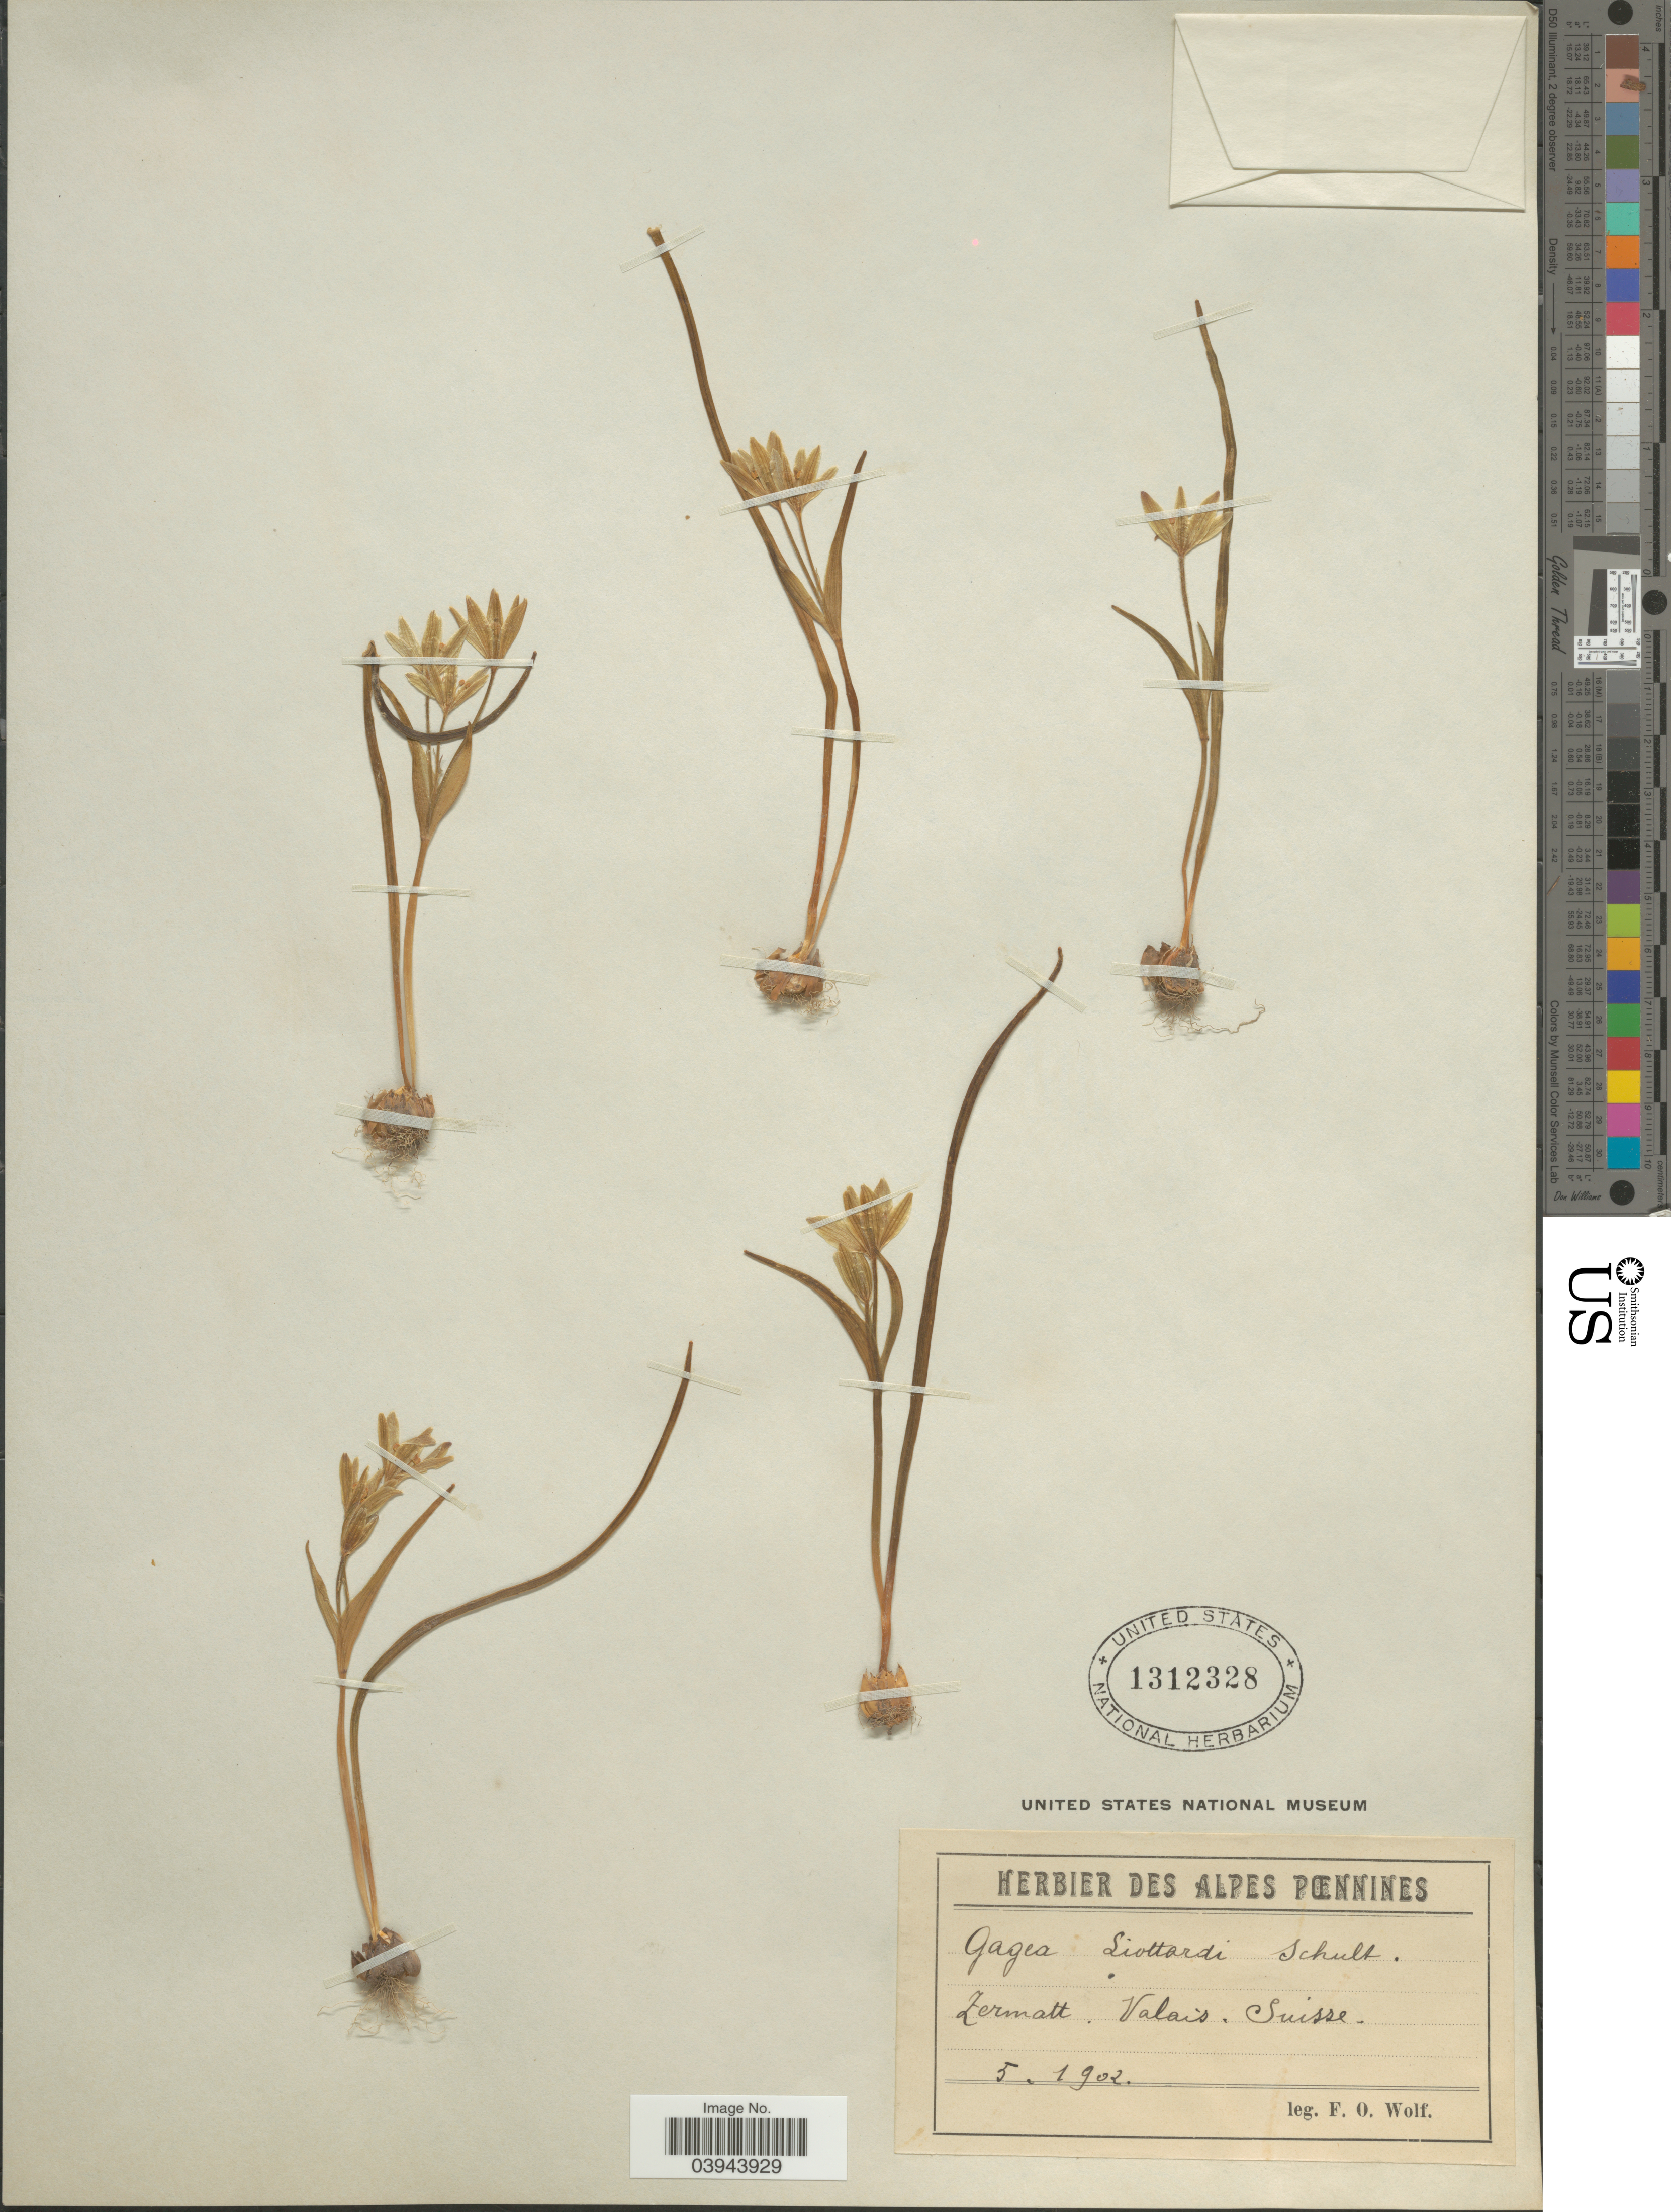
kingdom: Plantae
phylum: Tracheophyta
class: Liliopsida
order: Liliales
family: Liliaceae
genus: Gagea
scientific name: Gagea liottardi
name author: Bourg. ex Nyman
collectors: F. Wolf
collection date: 1902-05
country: Switzerland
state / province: Valais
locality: Zermatt. Suisse.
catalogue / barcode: US 1312328